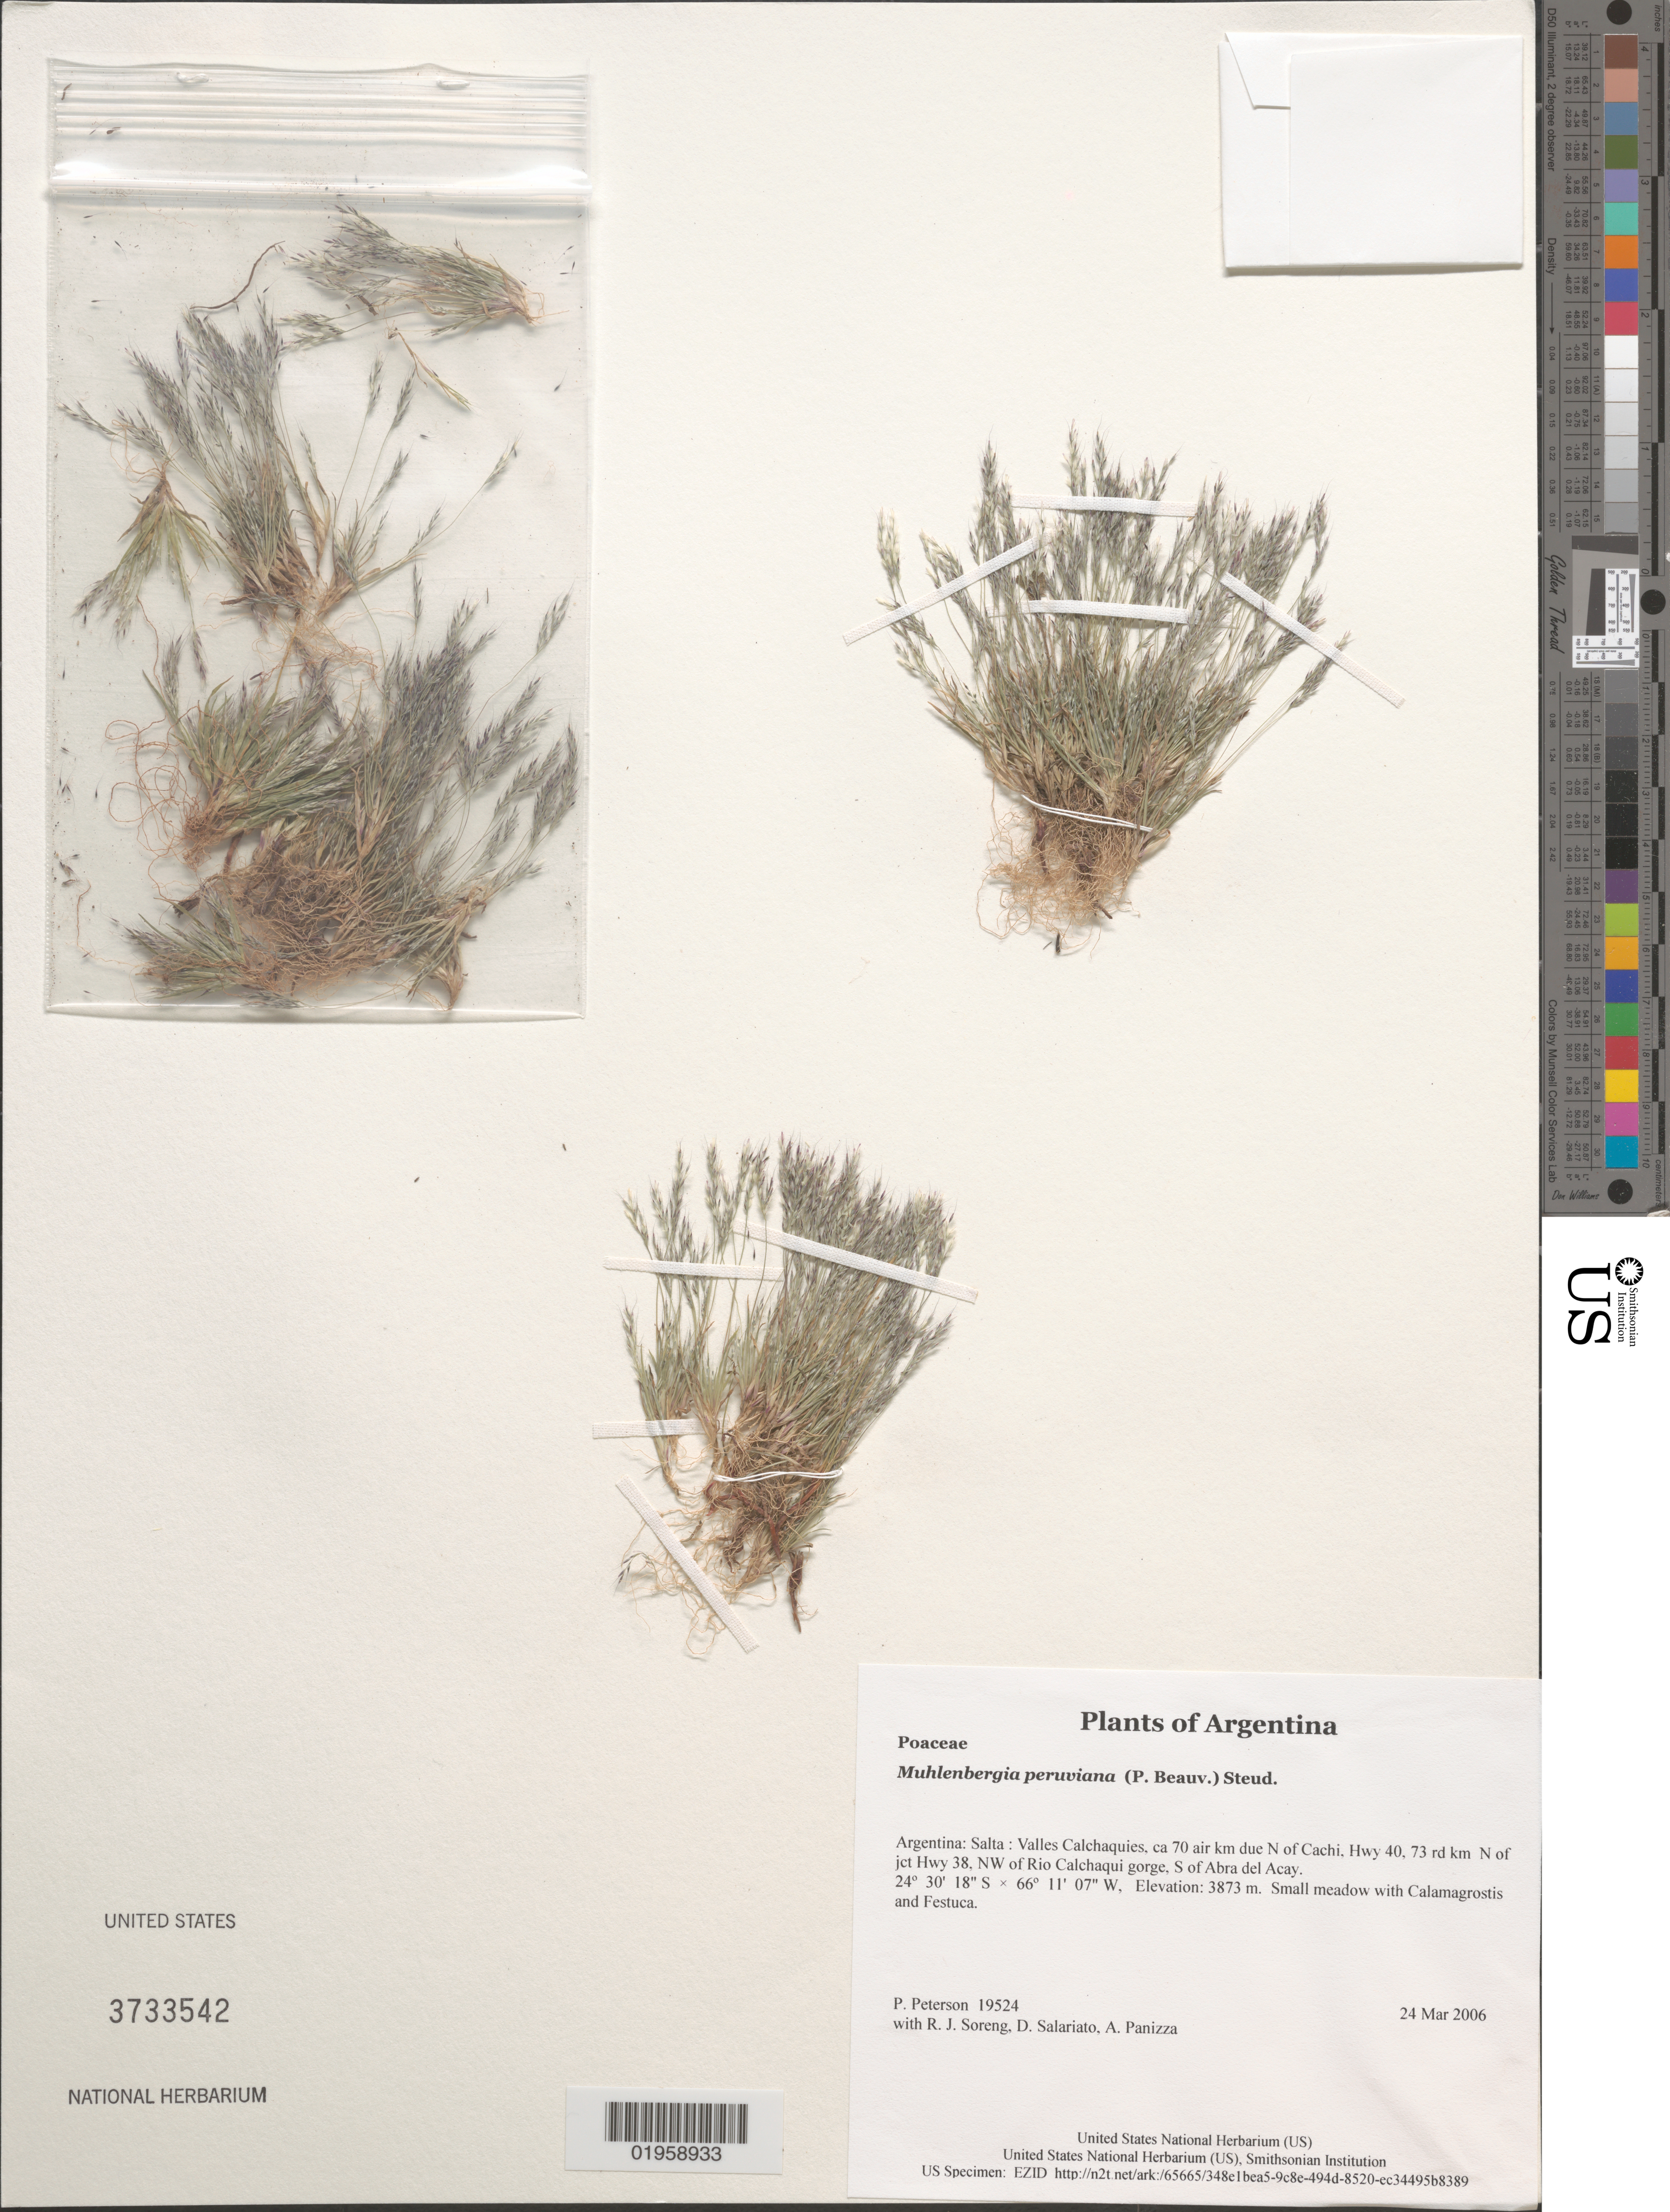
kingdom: Plantae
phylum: Tracheophyta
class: Liliopsida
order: Poales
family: Poaceae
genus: Muhlenbergia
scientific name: Muhlenbergia peruviana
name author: (P. Beauv.) Steud.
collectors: P. M. Peterson, R. J. Soreng, D. Salariato & A. Panizza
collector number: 19524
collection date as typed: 24 Mar 2006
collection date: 2006-03-24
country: Argentina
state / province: Salta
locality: Valles Calchaquies, ca 70 air km due N of Cachi, Hwy 40, 73 rd km N of jct Hwy 38, NW of Rio Calchaqui gorge, S of Abra del Acay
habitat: Small meadow with Calamagrostis and Festuca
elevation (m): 3873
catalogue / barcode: US 3733542